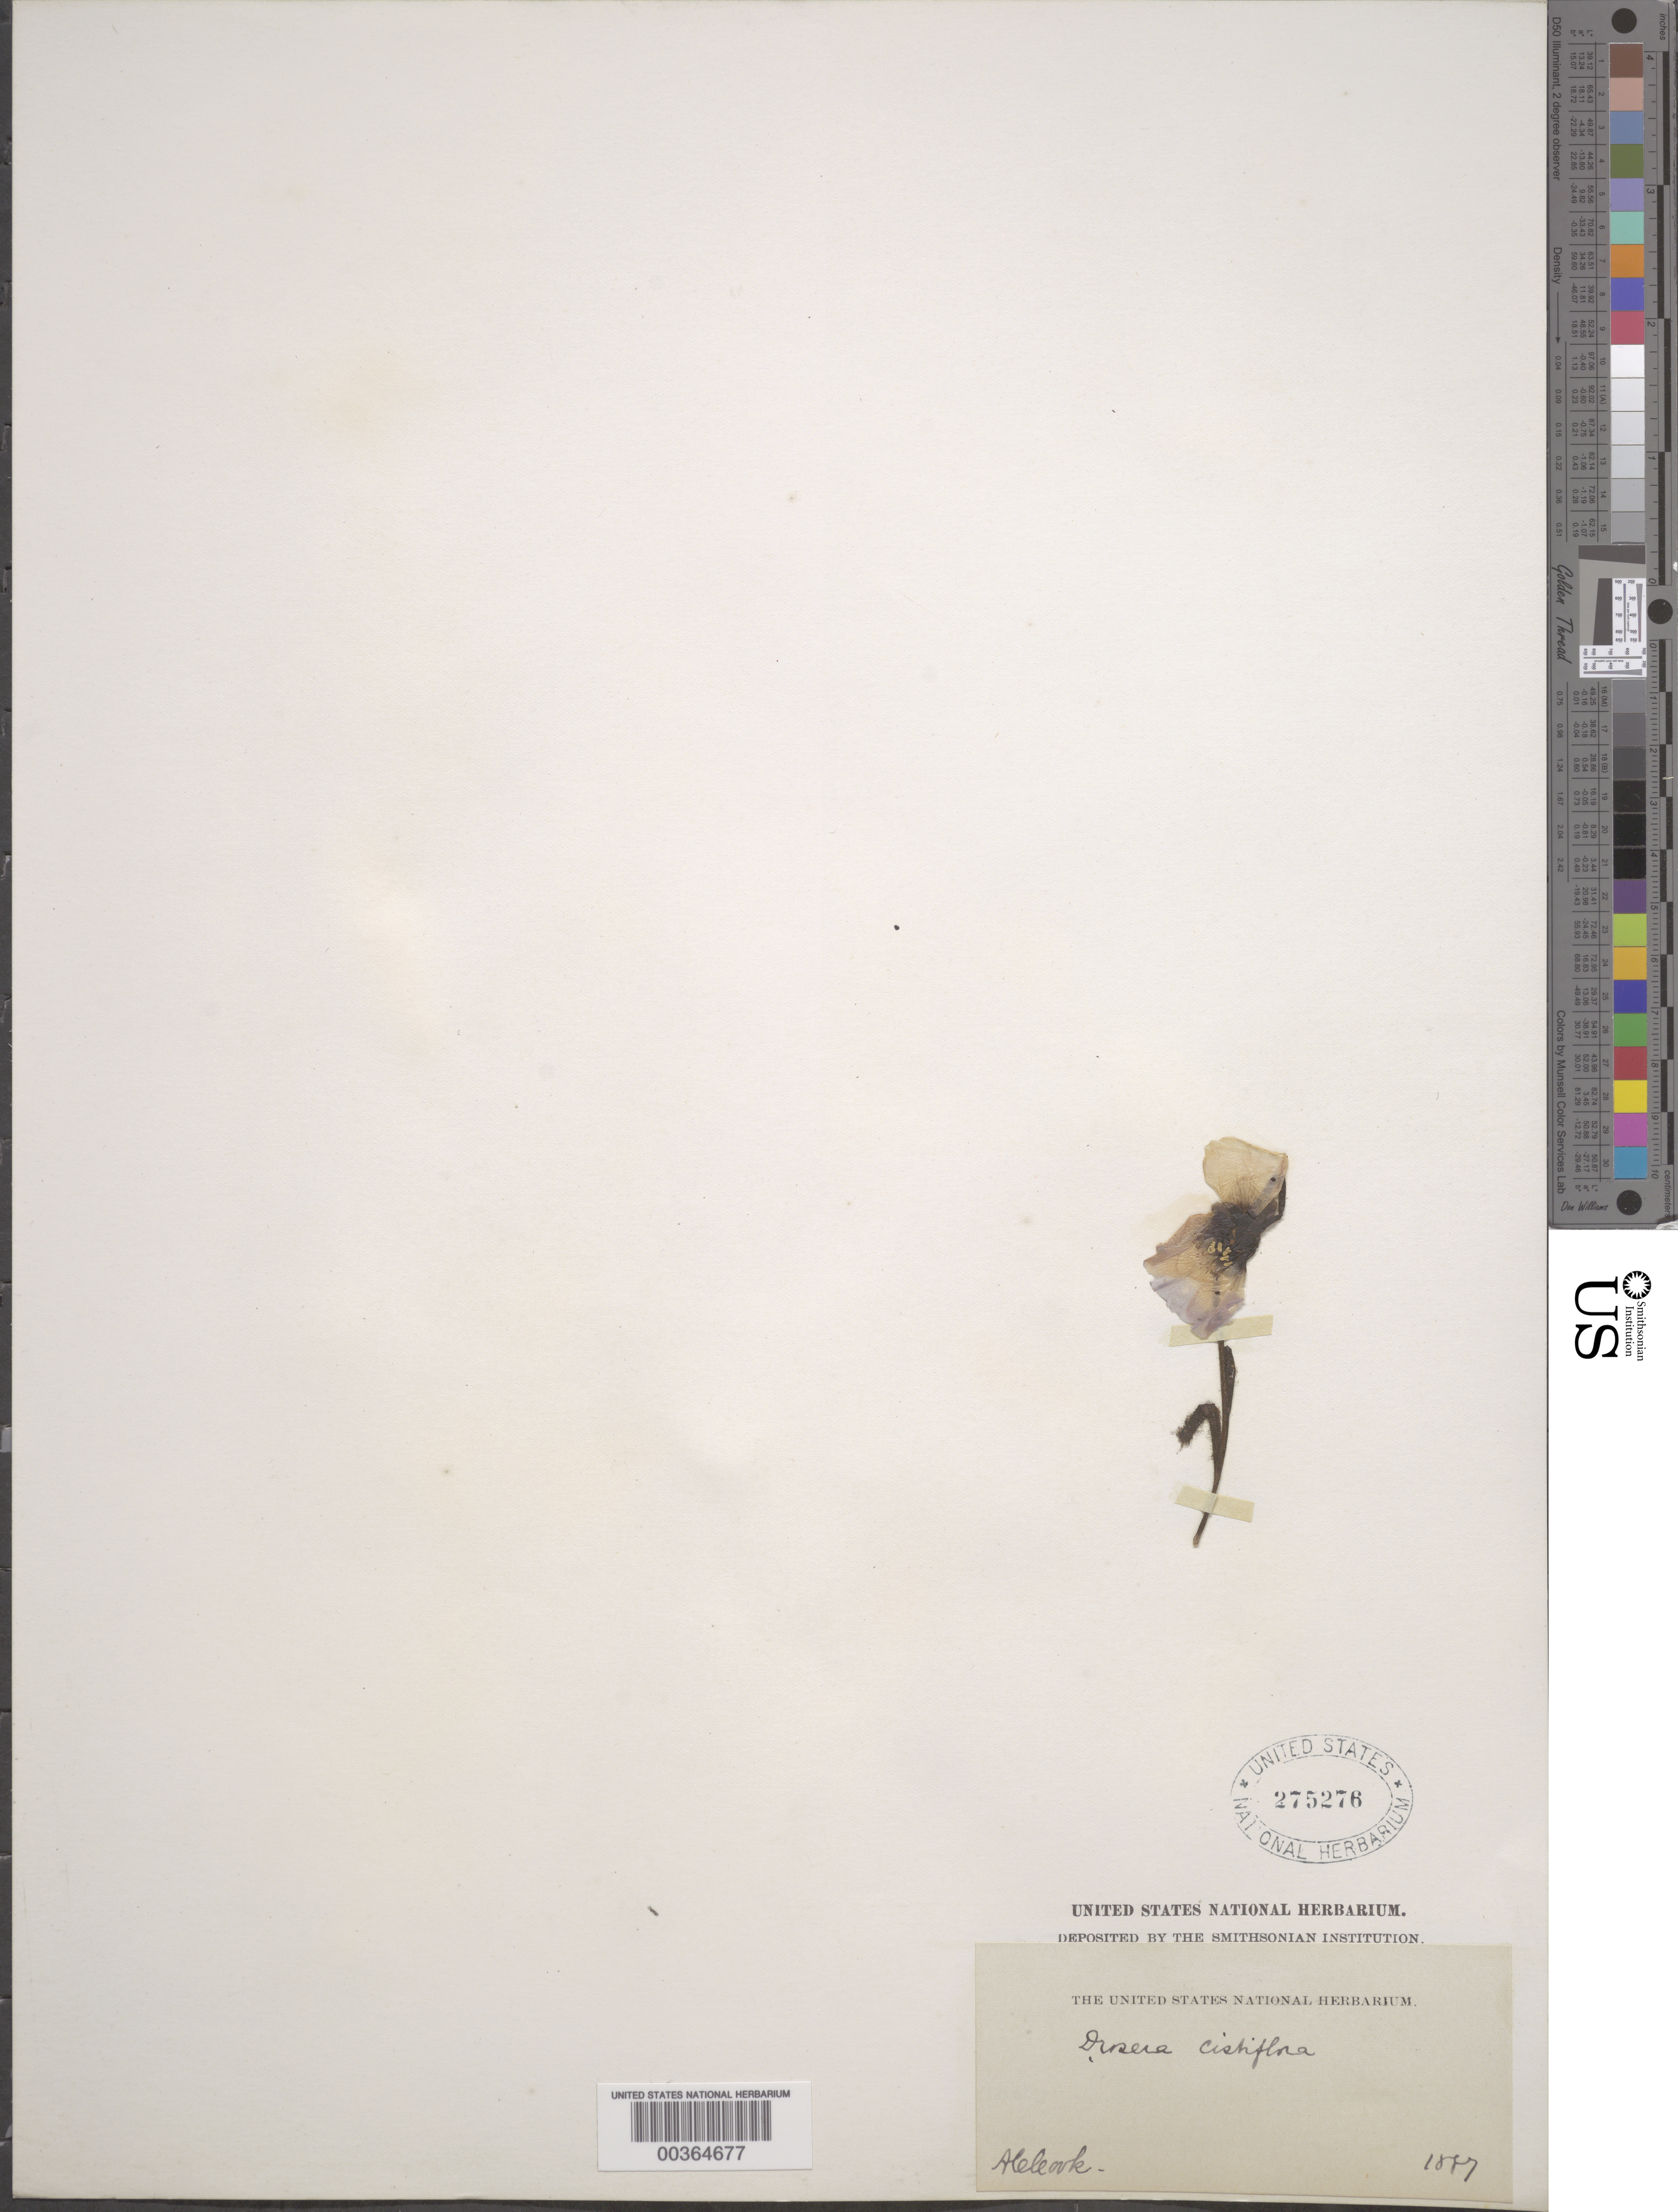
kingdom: Plantae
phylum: Tracheophyta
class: Magnoliopsida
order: Caryophyllales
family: Droseraceae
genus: Drosera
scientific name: Drosera cistiflora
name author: L.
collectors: A. Cook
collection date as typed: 1887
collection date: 1887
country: United States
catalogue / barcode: US 275276